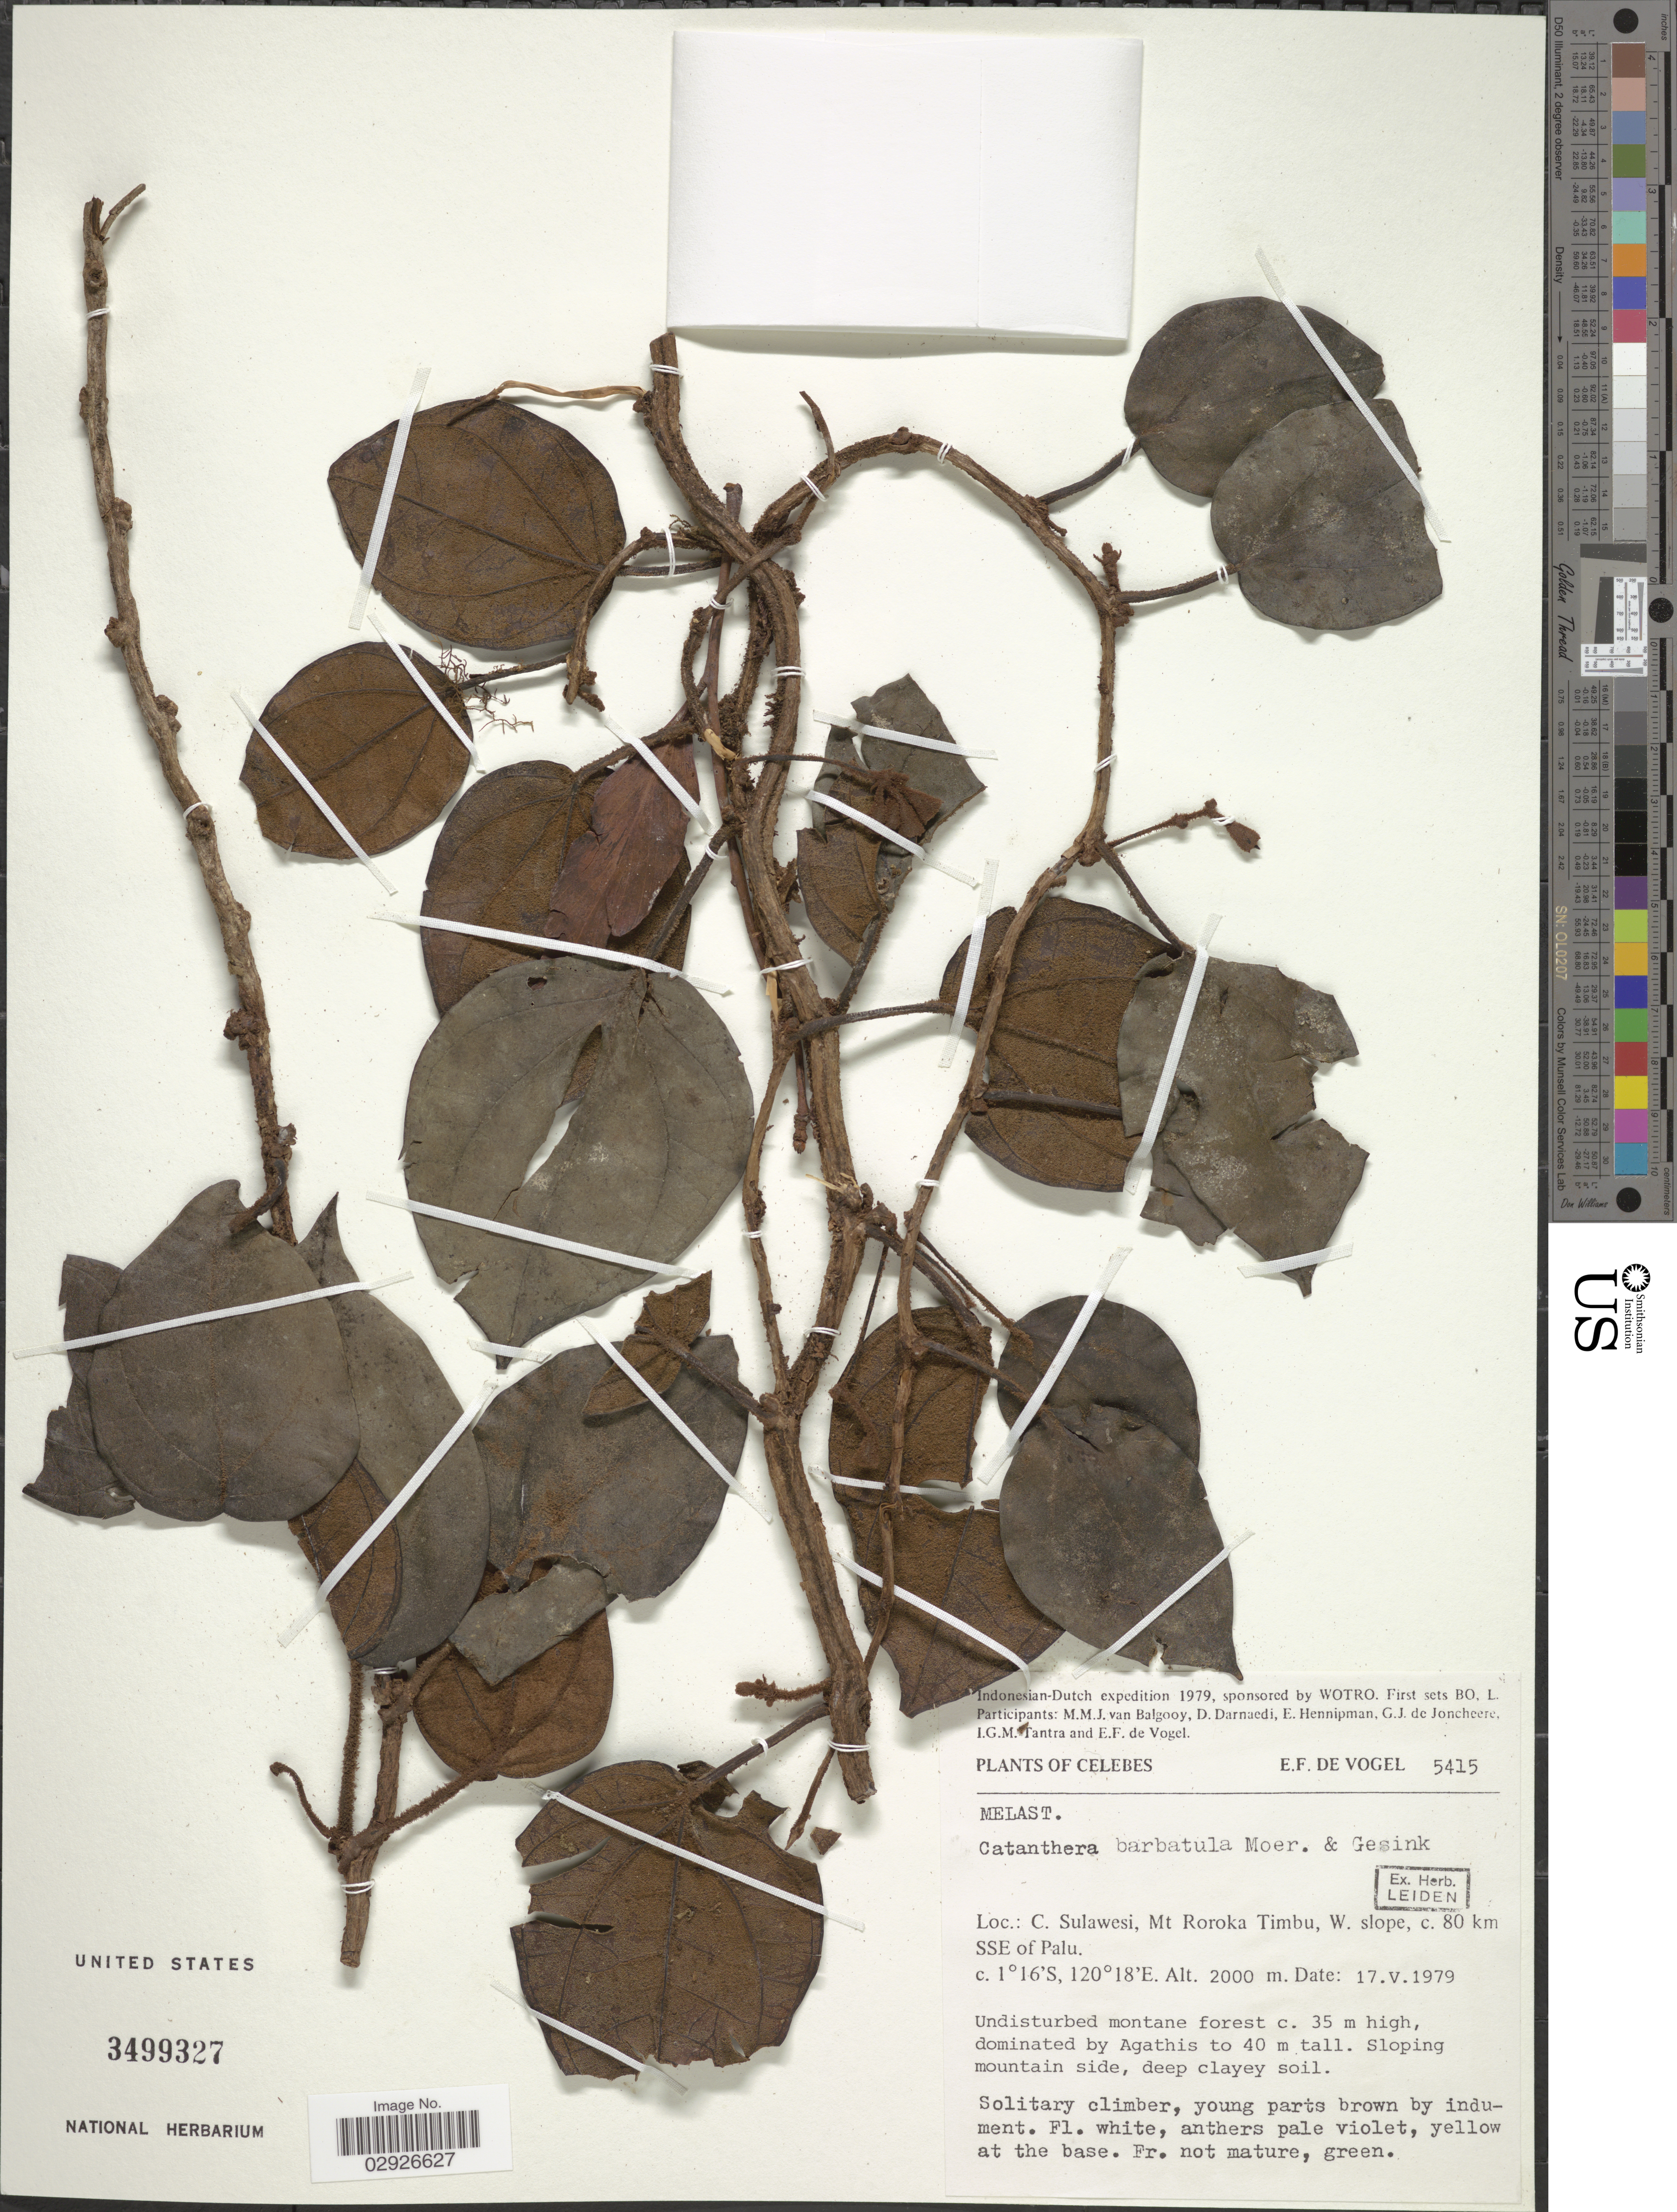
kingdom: Plantae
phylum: Tracheophyta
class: Magnoliopsida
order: Myrtales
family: Melastomataceae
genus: Catanthera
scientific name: Catanthera pilosa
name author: M.P. Nayar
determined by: Veldkamp, J. F.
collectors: E. F. de Vogel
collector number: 5415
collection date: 1979-05-17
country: Indonesia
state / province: Sulawesi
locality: Celebes. C. Sulawesi, Mt Roroka Timbu, w. slope, c. 80 km SSE of Palu.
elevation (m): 2000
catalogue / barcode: US 3499327